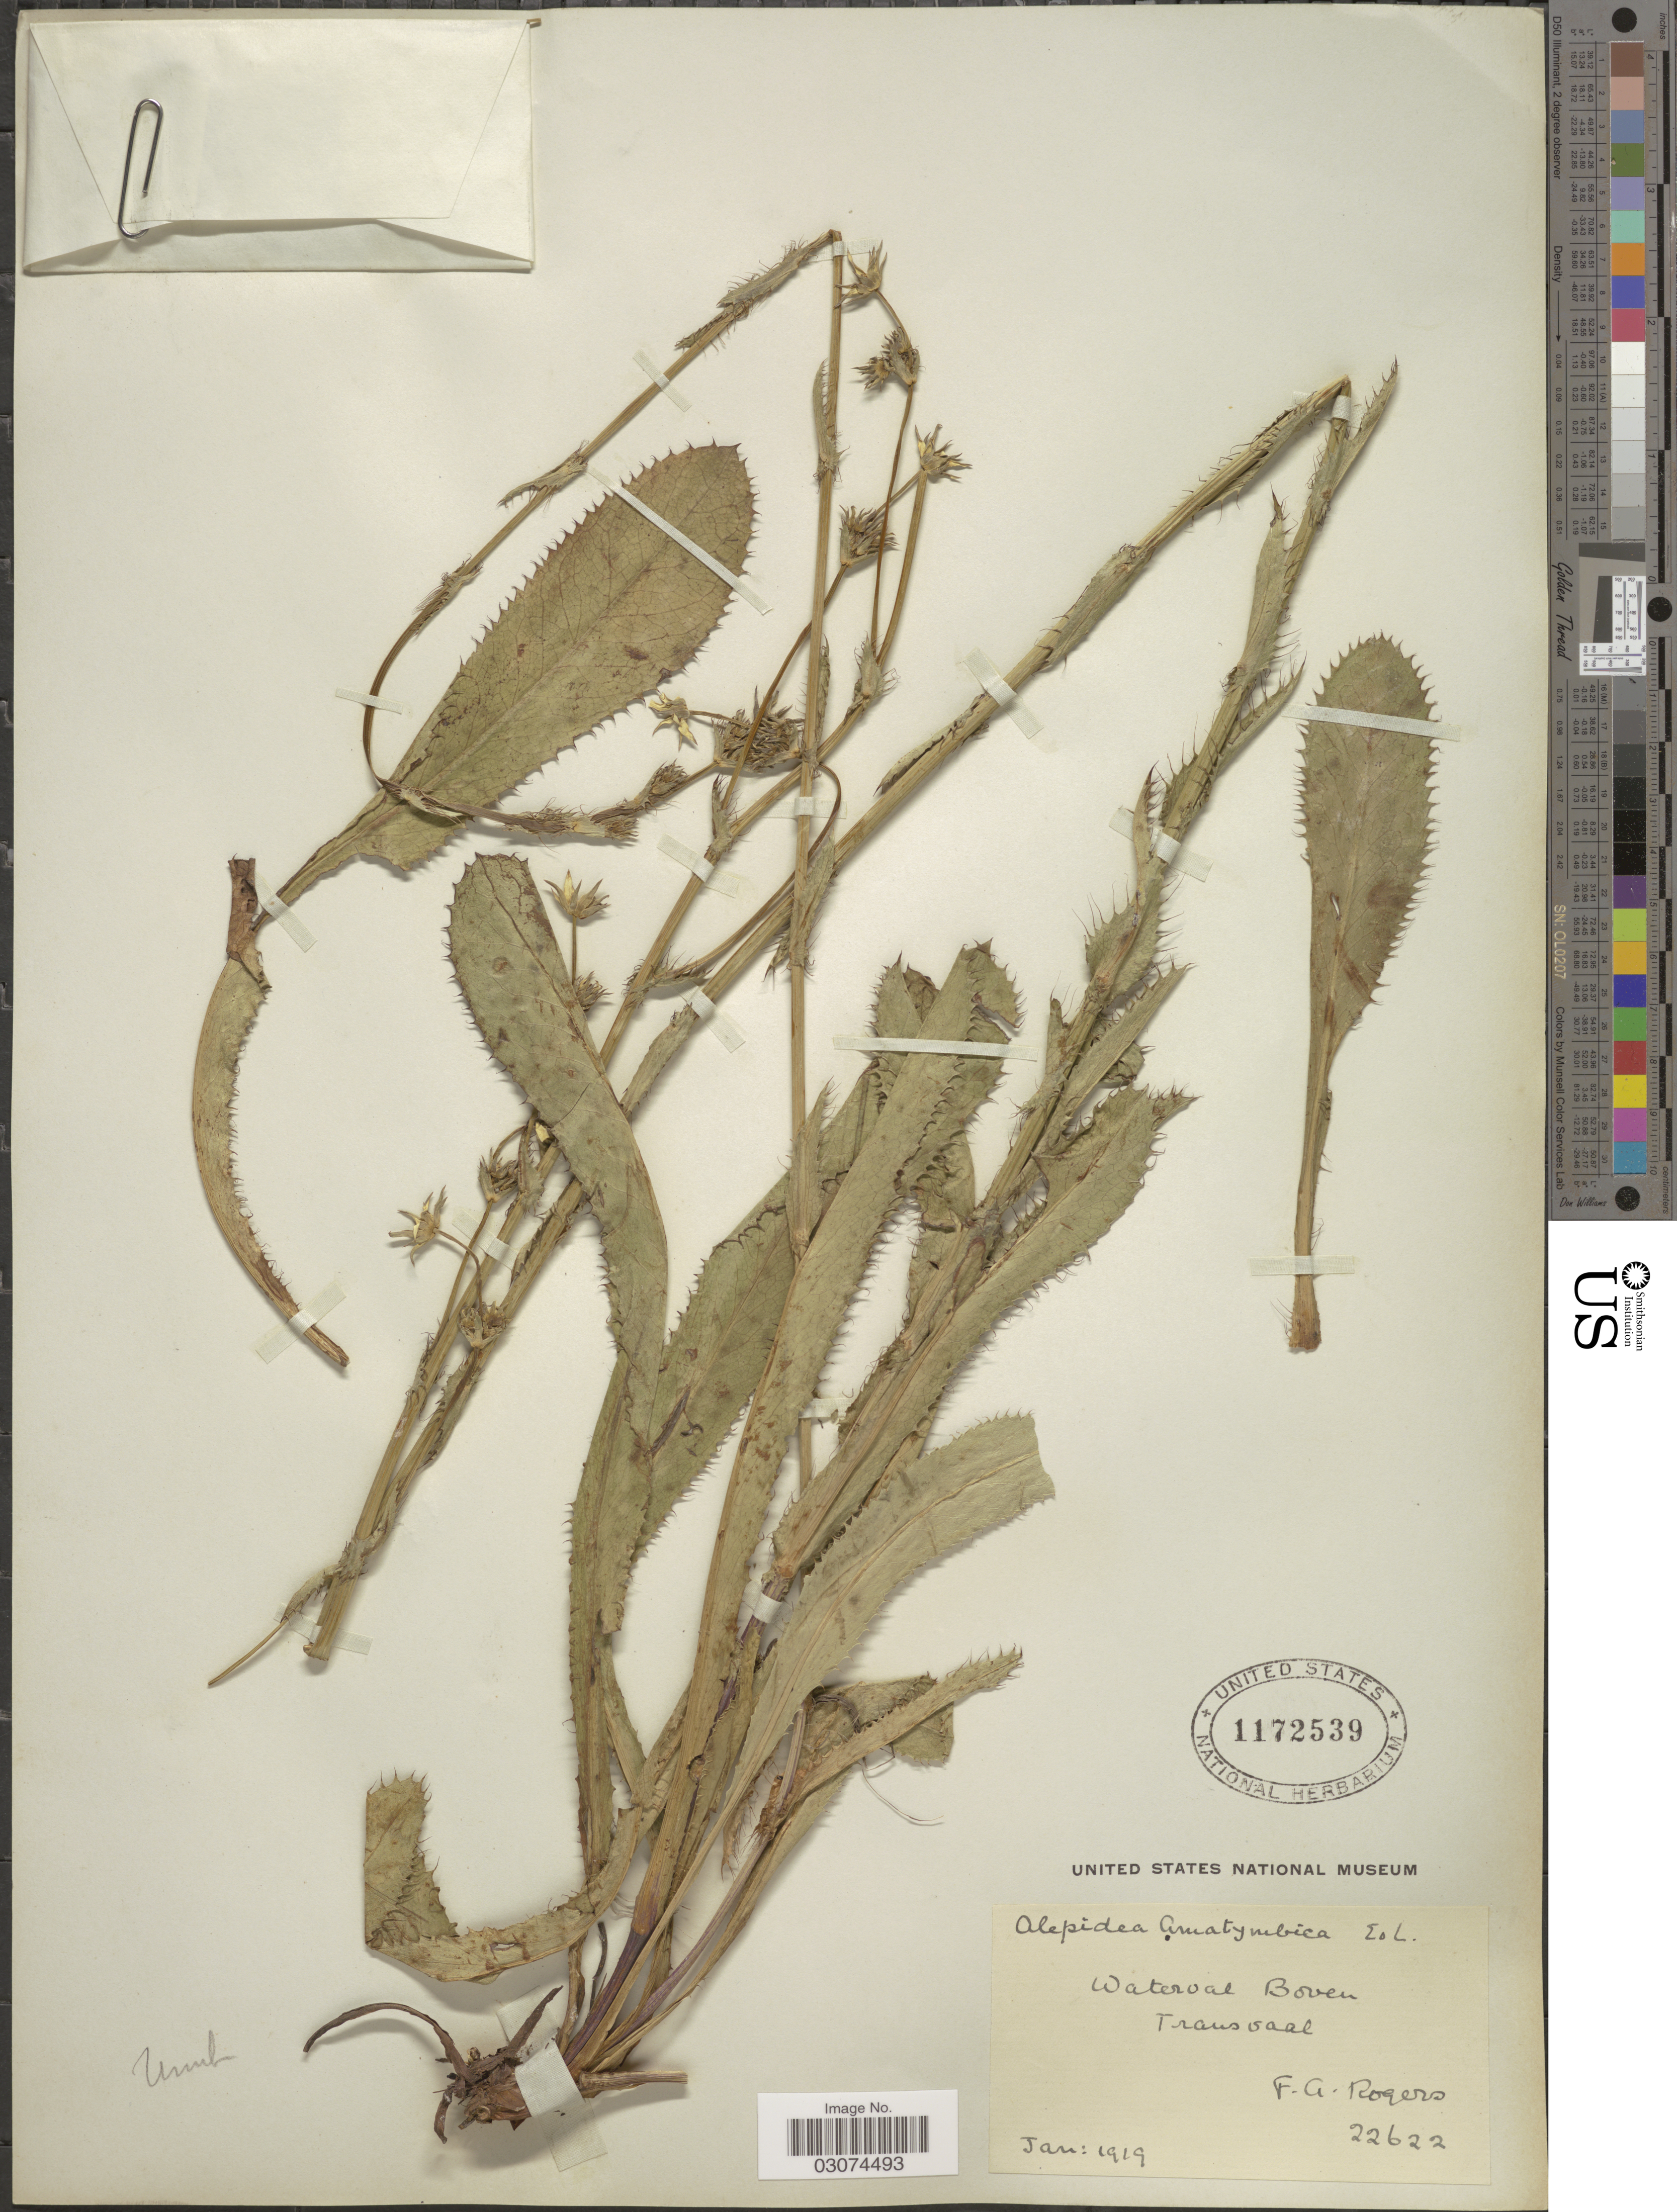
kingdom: Plantae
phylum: Tracheophyta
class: Magnoliopsida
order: Apiales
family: Apiaceae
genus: Alepidea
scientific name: Alepidea amatymbica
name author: Eckl. & Zeyh.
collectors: F. A. Rogers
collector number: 22622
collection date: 1919-01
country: South Africa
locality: Waterval Boven. Transvaal.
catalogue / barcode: US 1172539